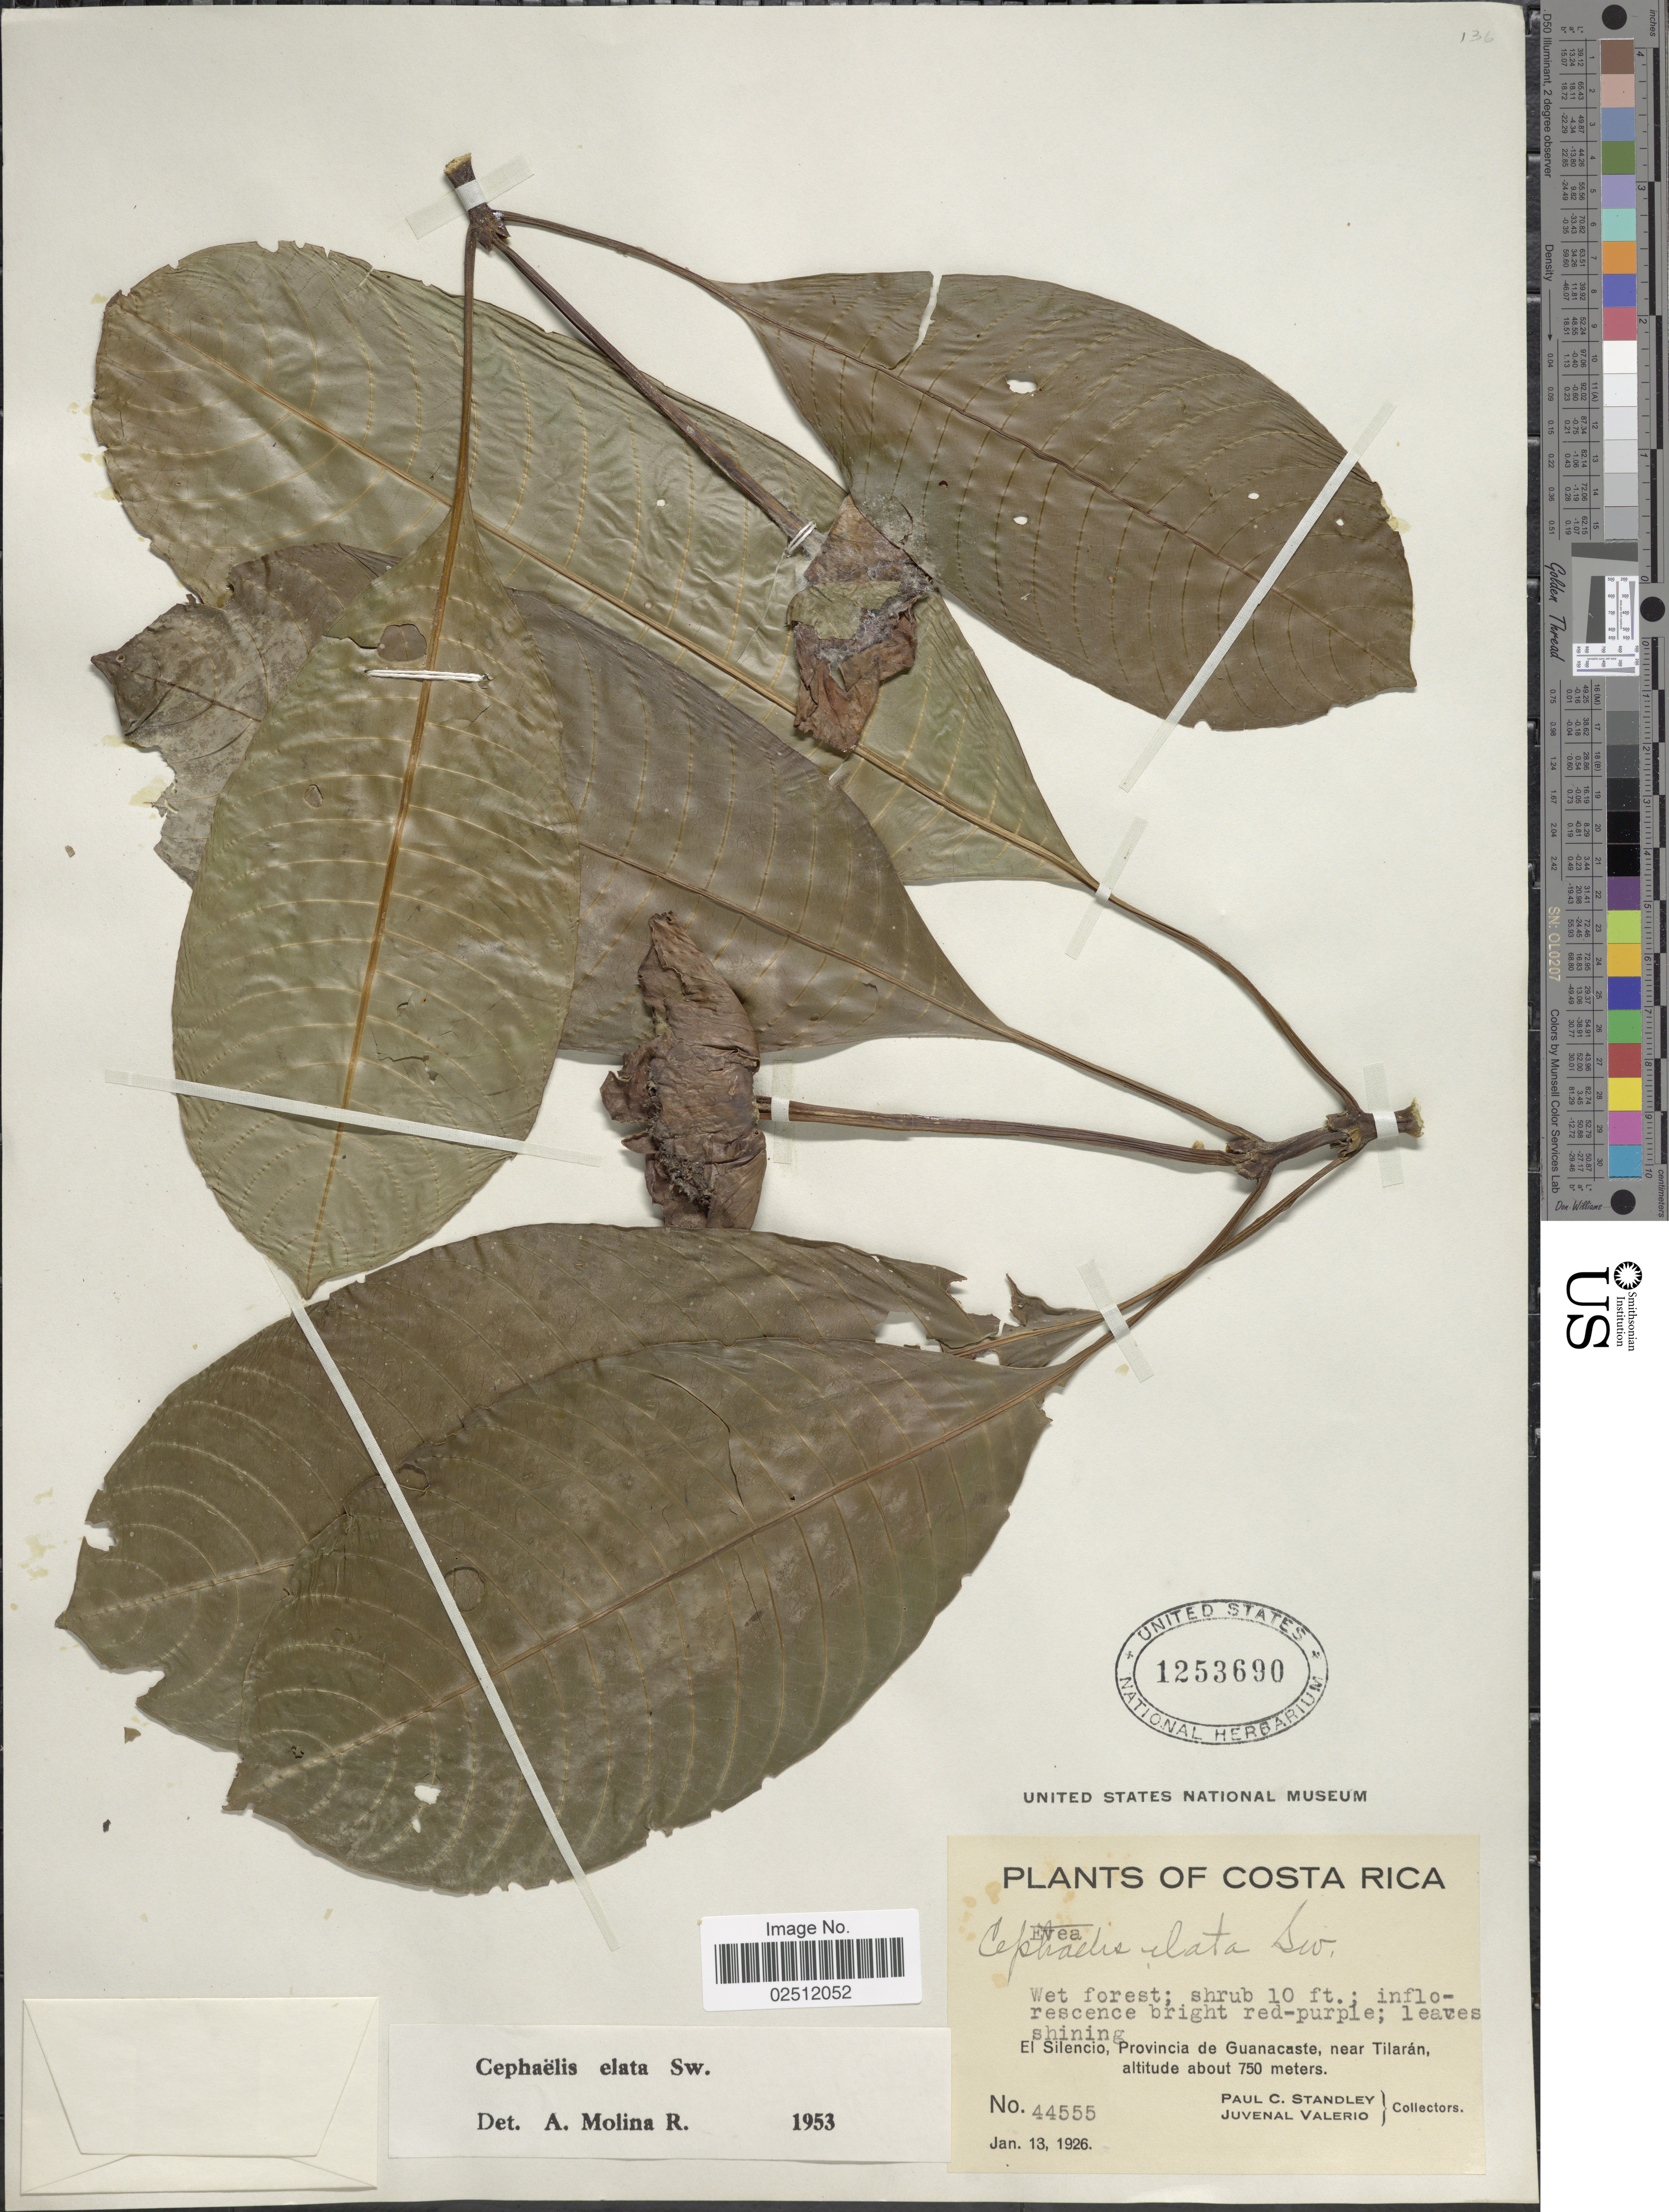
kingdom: Plantae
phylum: Tracheophyta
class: Magnoliopsida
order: Gentianales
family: Rubiaceae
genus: Psychotria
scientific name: Psychotria elata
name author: (Sw.) Hammel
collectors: P. C. Standley & J. Valerio R.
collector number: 44555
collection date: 1926-01-13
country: Costa Rica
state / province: Guanacaste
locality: Wet forest; El Silencio, near Tilarán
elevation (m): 750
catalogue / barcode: US 1253690